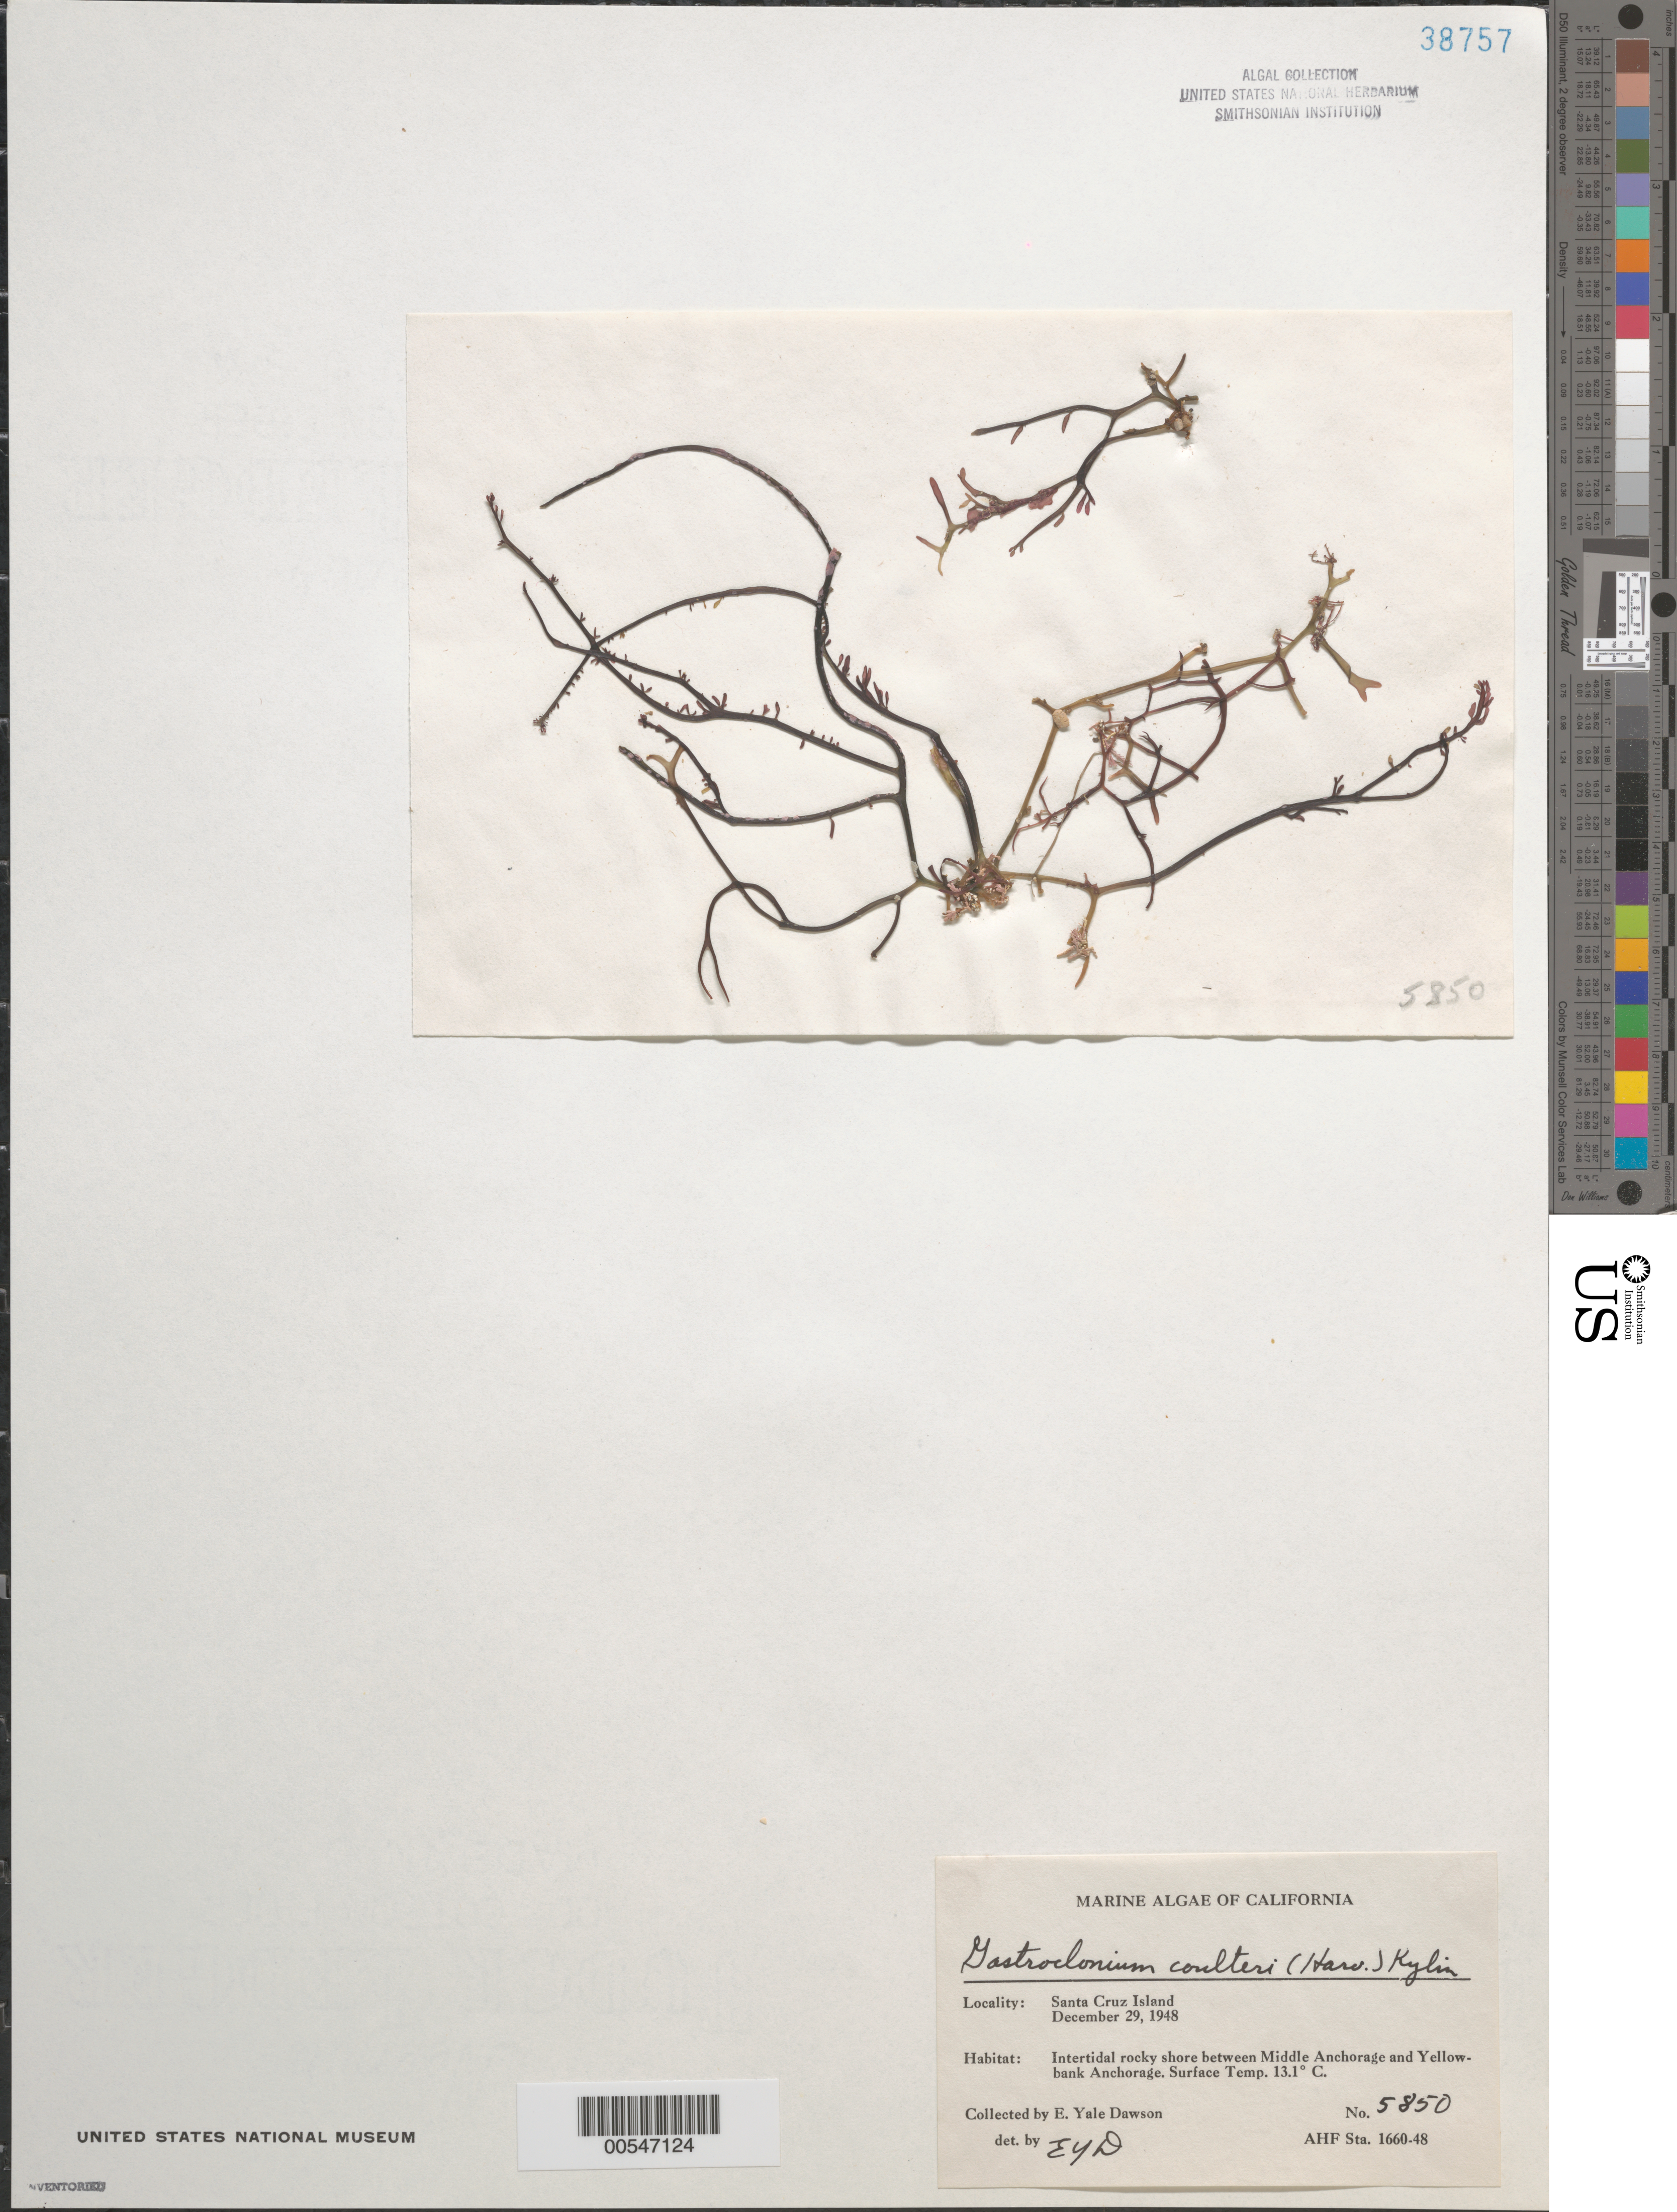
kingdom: Plantae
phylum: Rhodophyta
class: Florideophyceae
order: Rhodymeniales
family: Champiaceae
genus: Neogastroclonium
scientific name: Neogastroclonium subarticulatum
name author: (Turner) L. Le Gall et al.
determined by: Algae name updating Project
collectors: E. Y. Dawson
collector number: EYD 5850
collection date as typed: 29 Dec 1948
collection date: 1948-12-29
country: United States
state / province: California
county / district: Santa Barbara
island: Santa Cruz Island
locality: Between Middle Anchorage and Yellowbank Anchorage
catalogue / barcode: US 38757